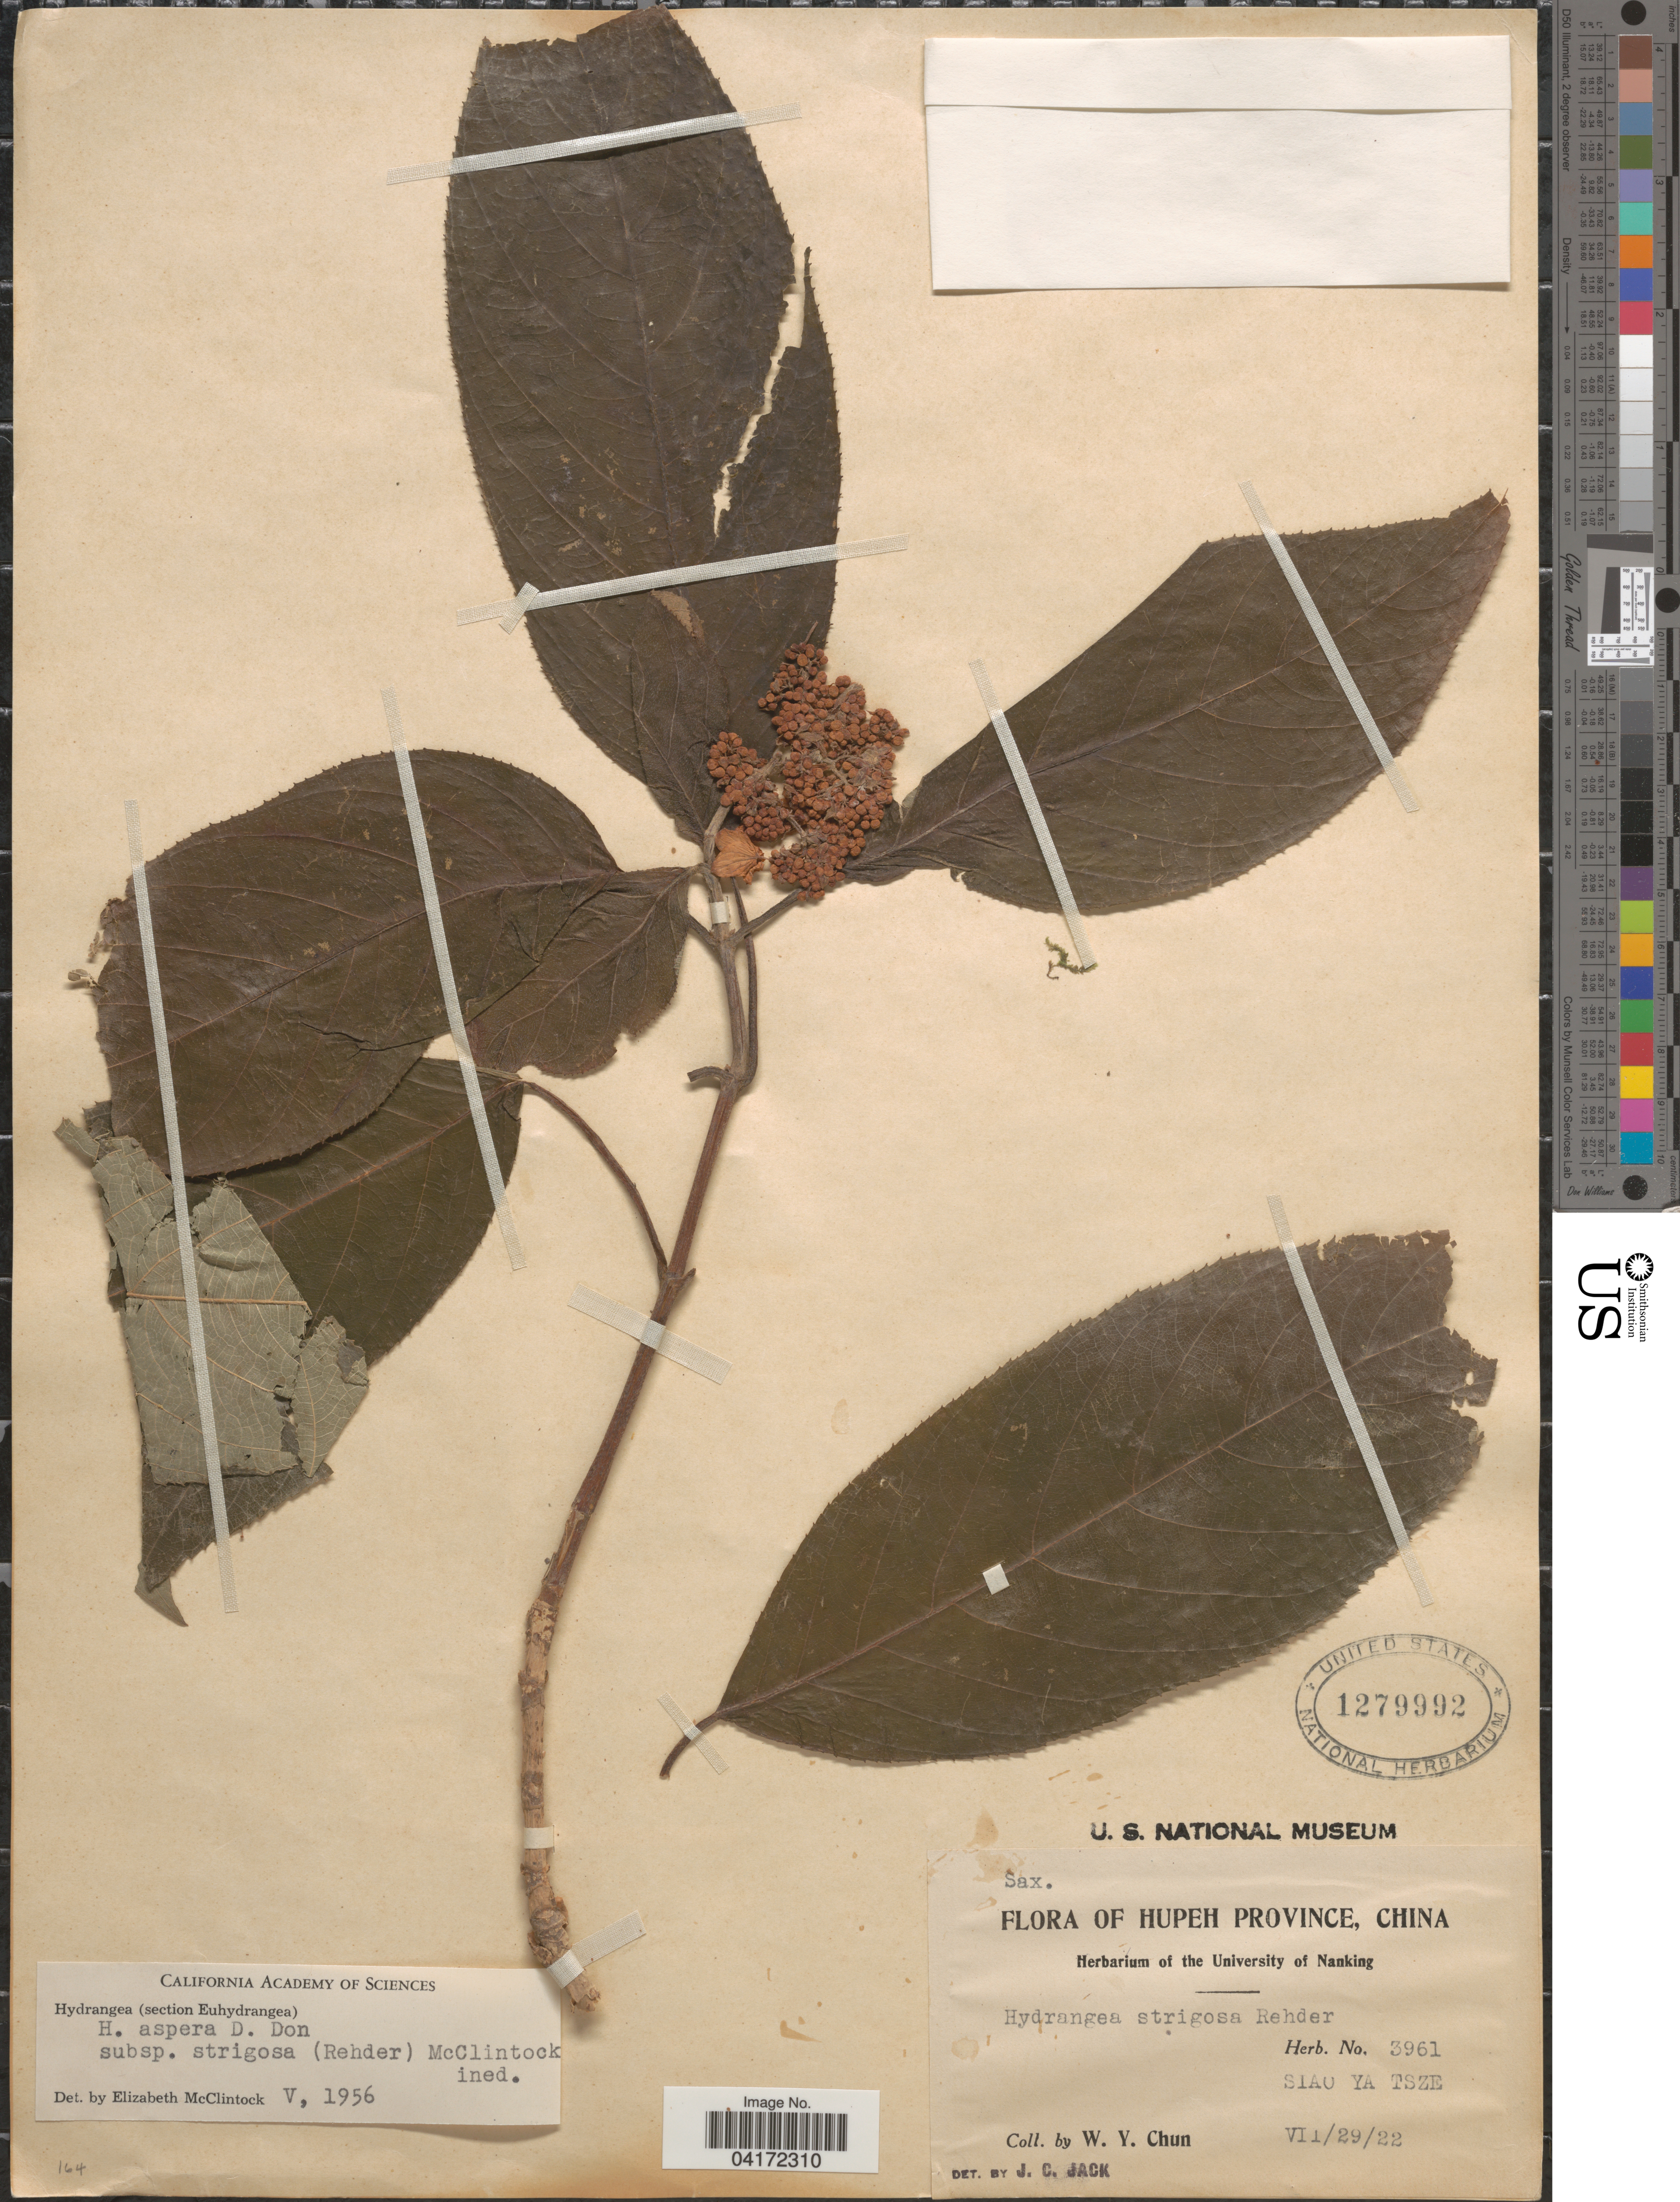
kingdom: Plantae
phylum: Tracheophyta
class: Magnoliopsida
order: Cornales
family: Hydrangeaceae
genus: Hydrangea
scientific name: Hydrangea aspera subsp. strigosa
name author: (Rehder) E. M. McClint.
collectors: W. Y. Chun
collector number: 3961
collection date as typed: Transcribed d/m/y: 29/7/22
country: China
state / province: Hubei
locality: Hupeh Province. Siao Ya Tsze.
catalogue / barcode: US 1279992